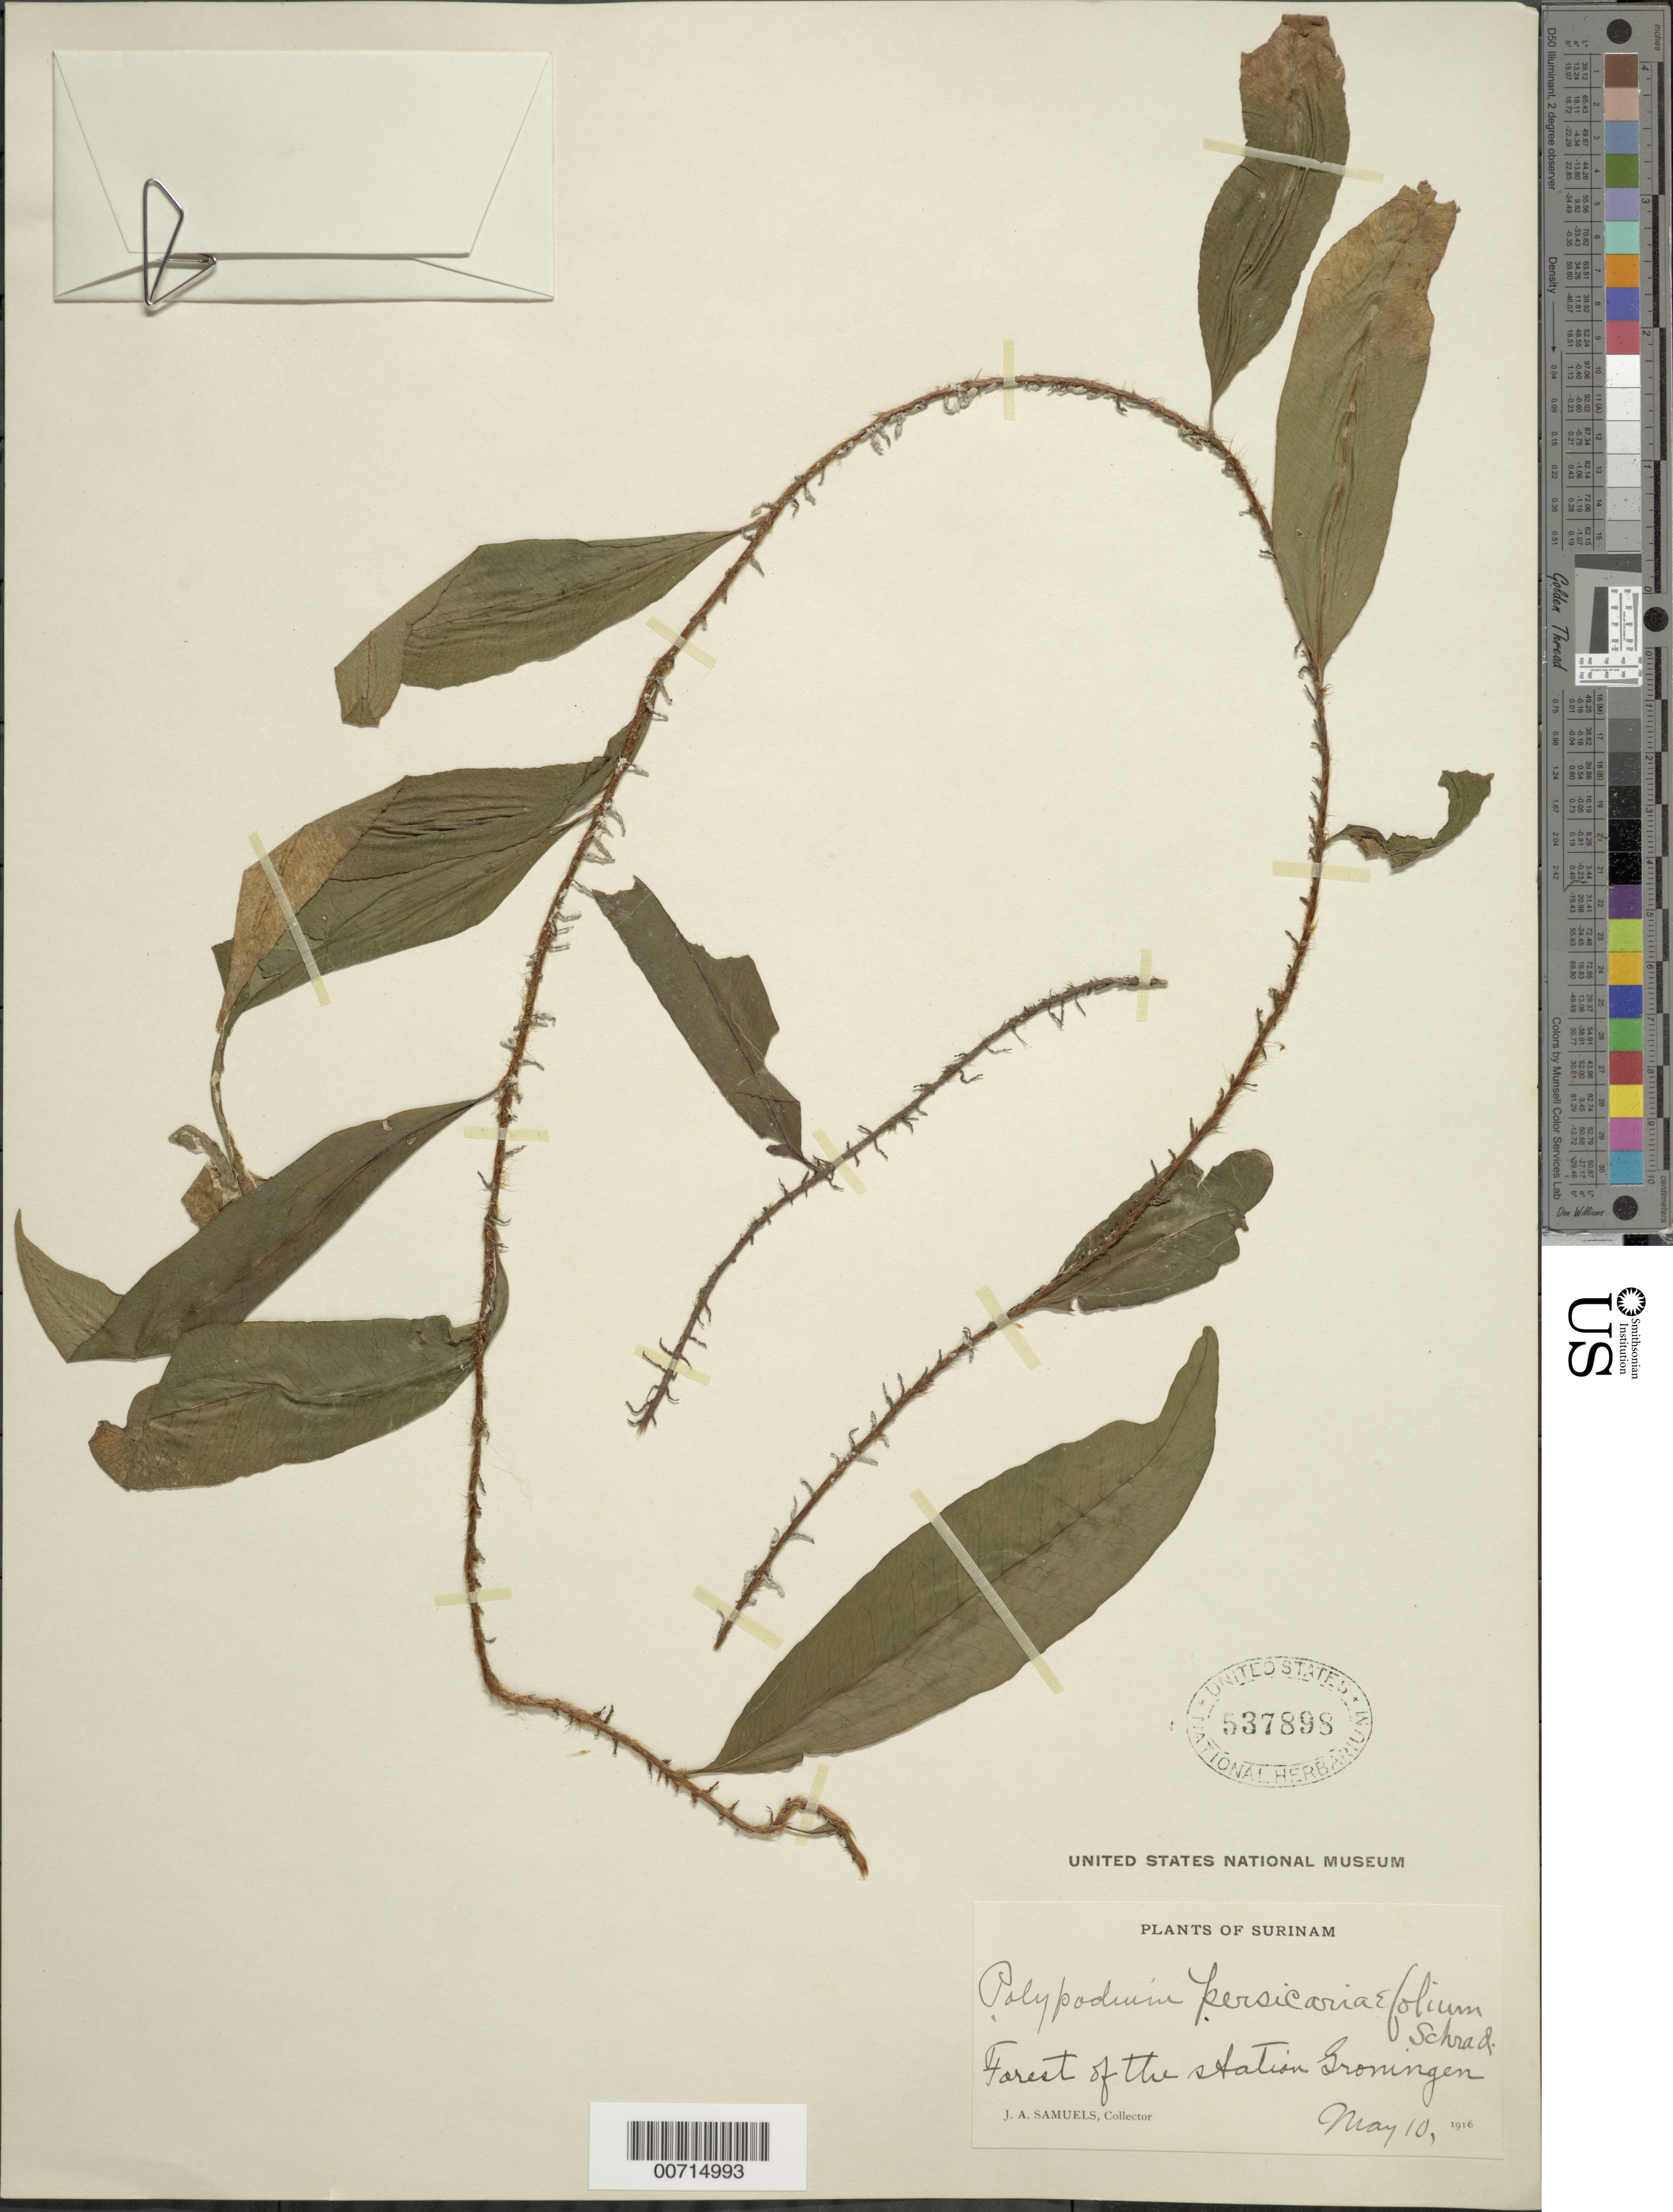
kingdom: Plantae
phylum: Tracheophyta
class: Polypodiopsida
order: Polypodiales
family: Polypodiaceae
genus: Microgramma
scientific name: Microgramma persicariifolia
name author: (Schrad.) C. Presl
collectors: J. A. Samuels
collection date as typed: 10-May-16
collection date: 1916-05-10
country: Suriname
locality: Groningen Station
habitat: Forest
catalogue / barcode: US 537898